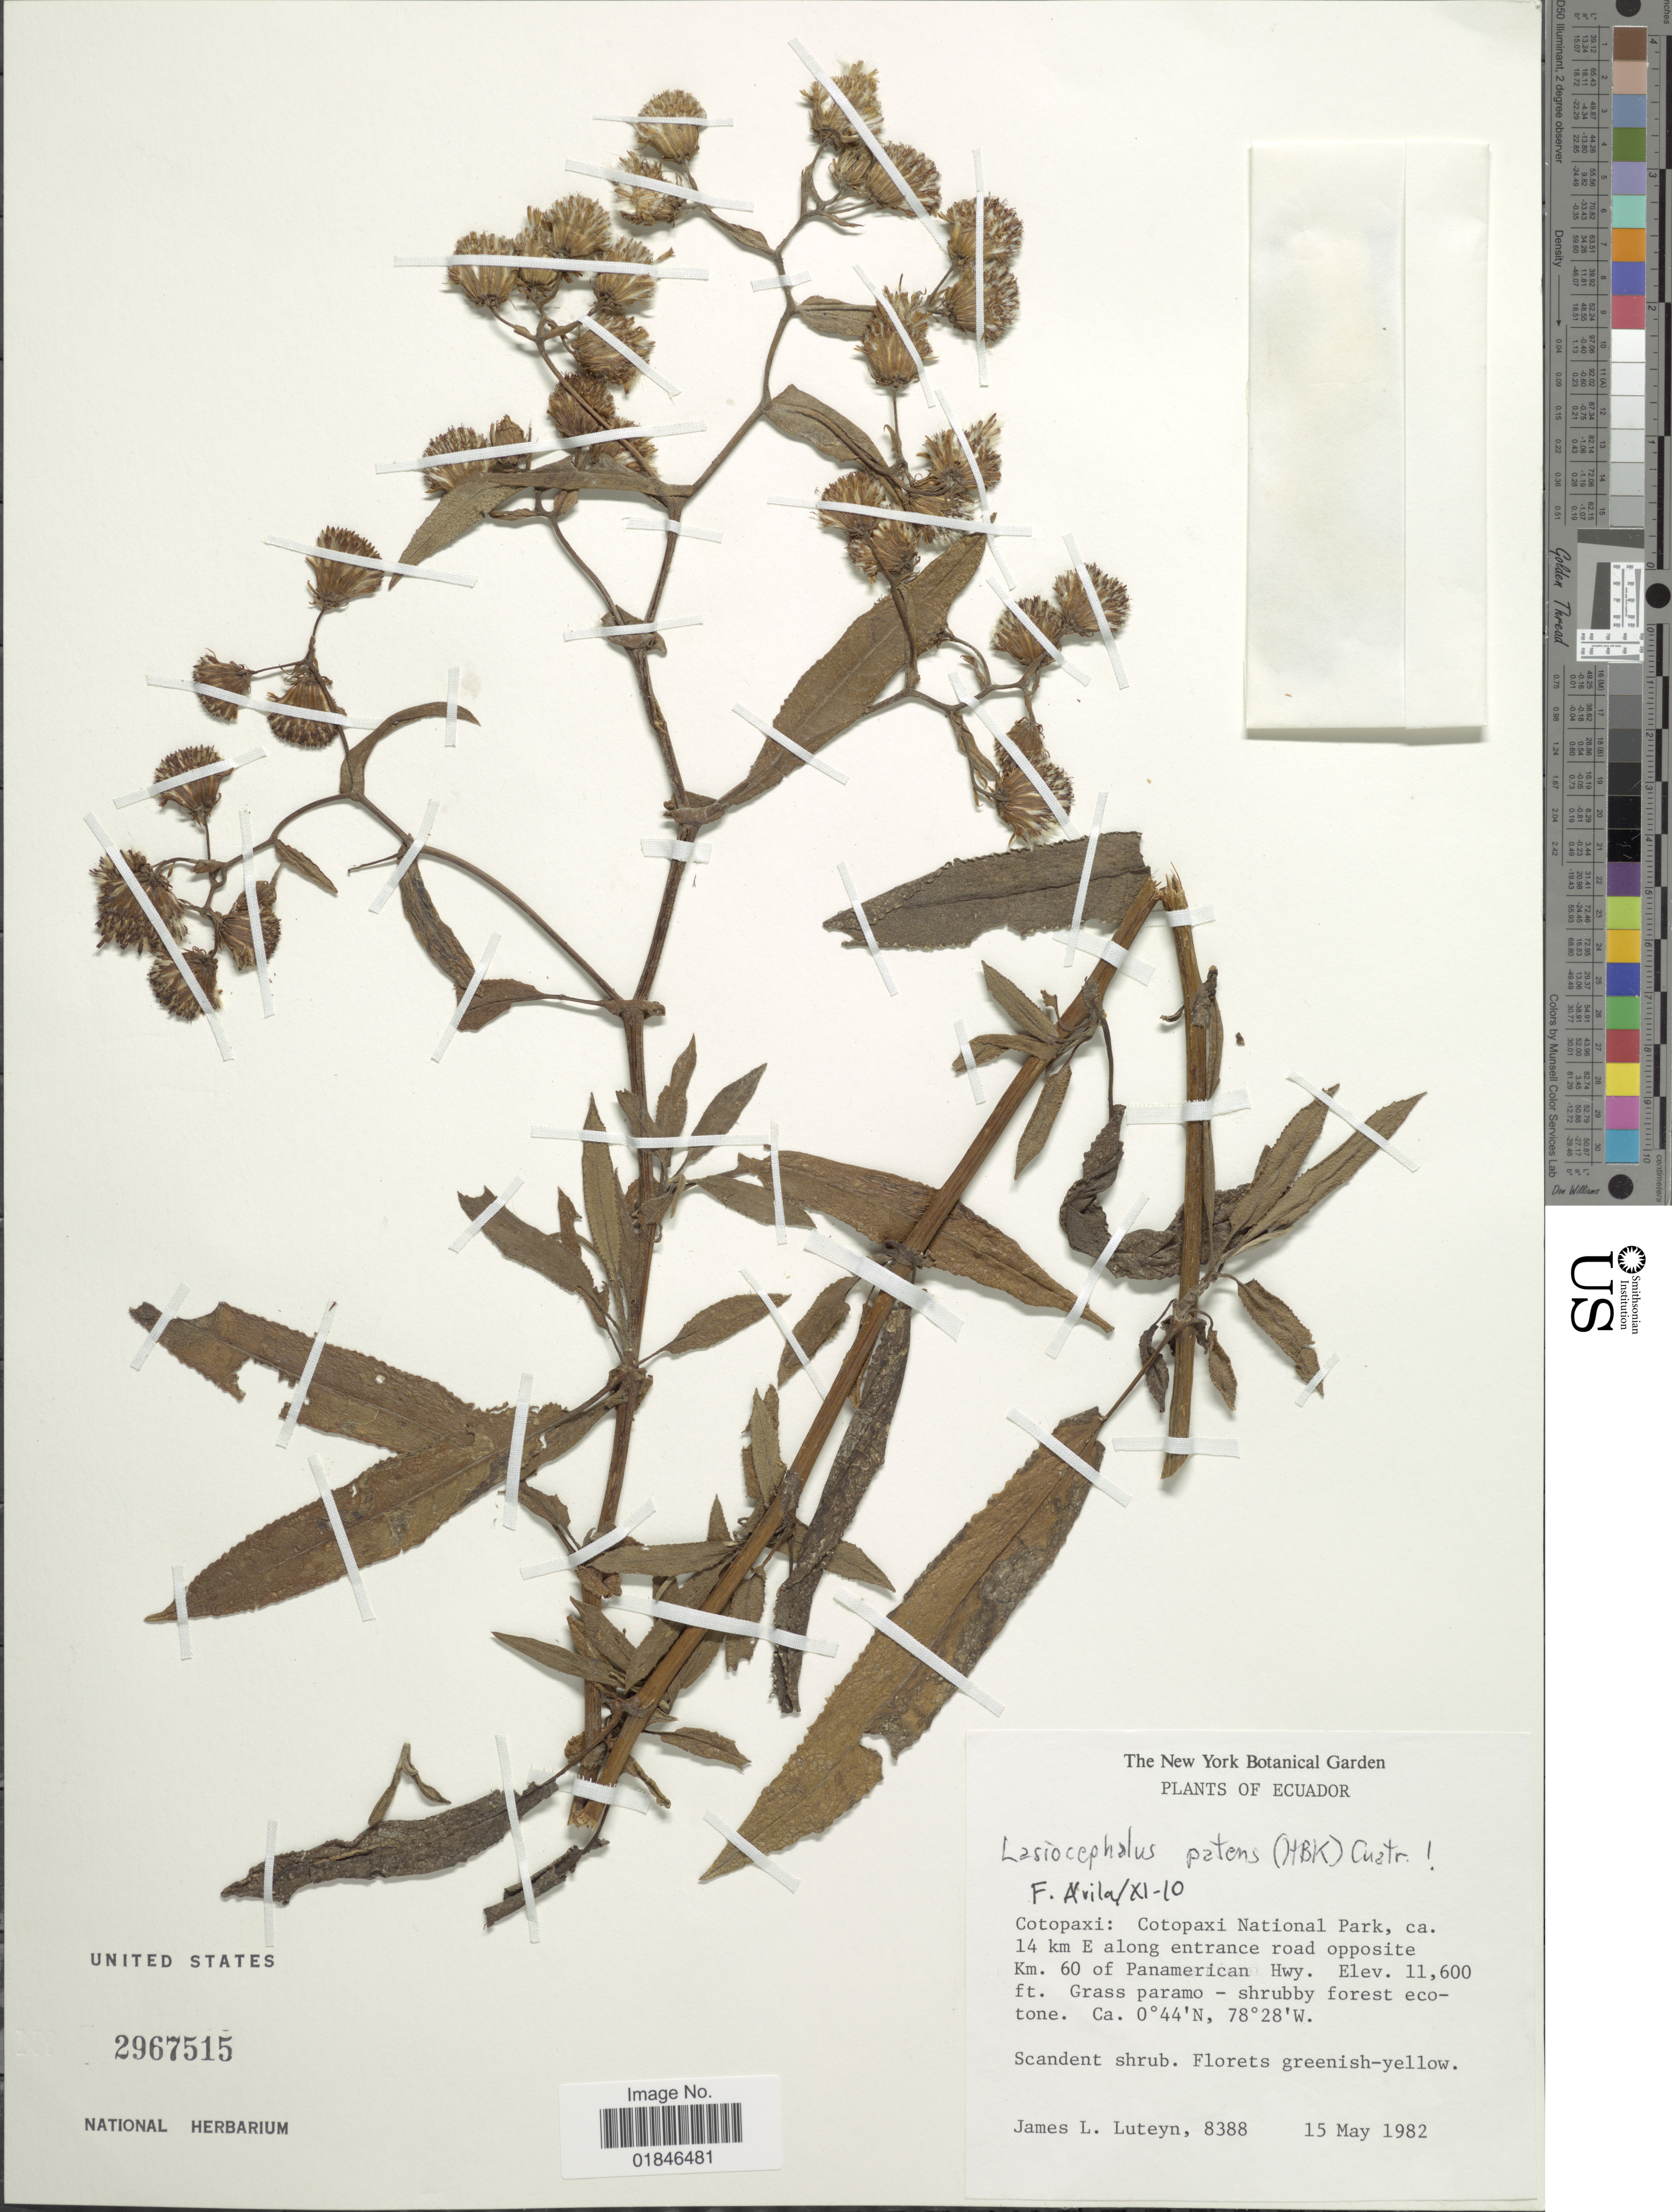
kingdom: Plantae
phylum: Tracheophyta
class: Magnoliopsida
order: Asterales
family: Asteraceae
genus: Senecio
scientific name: Senecio patens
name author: (Kunth) DC.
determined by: Salomon, Luciana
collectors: J. L. Luteyn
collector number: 8388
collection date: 1982-05-15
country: Ecuador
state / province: Cotopaxi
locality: Cotopaxi: Cotopaxi National park, ca. 14 km E along entrance road opposite Km 60 of Panamerican Hwy.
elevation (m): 3536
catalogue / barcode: US 2967515